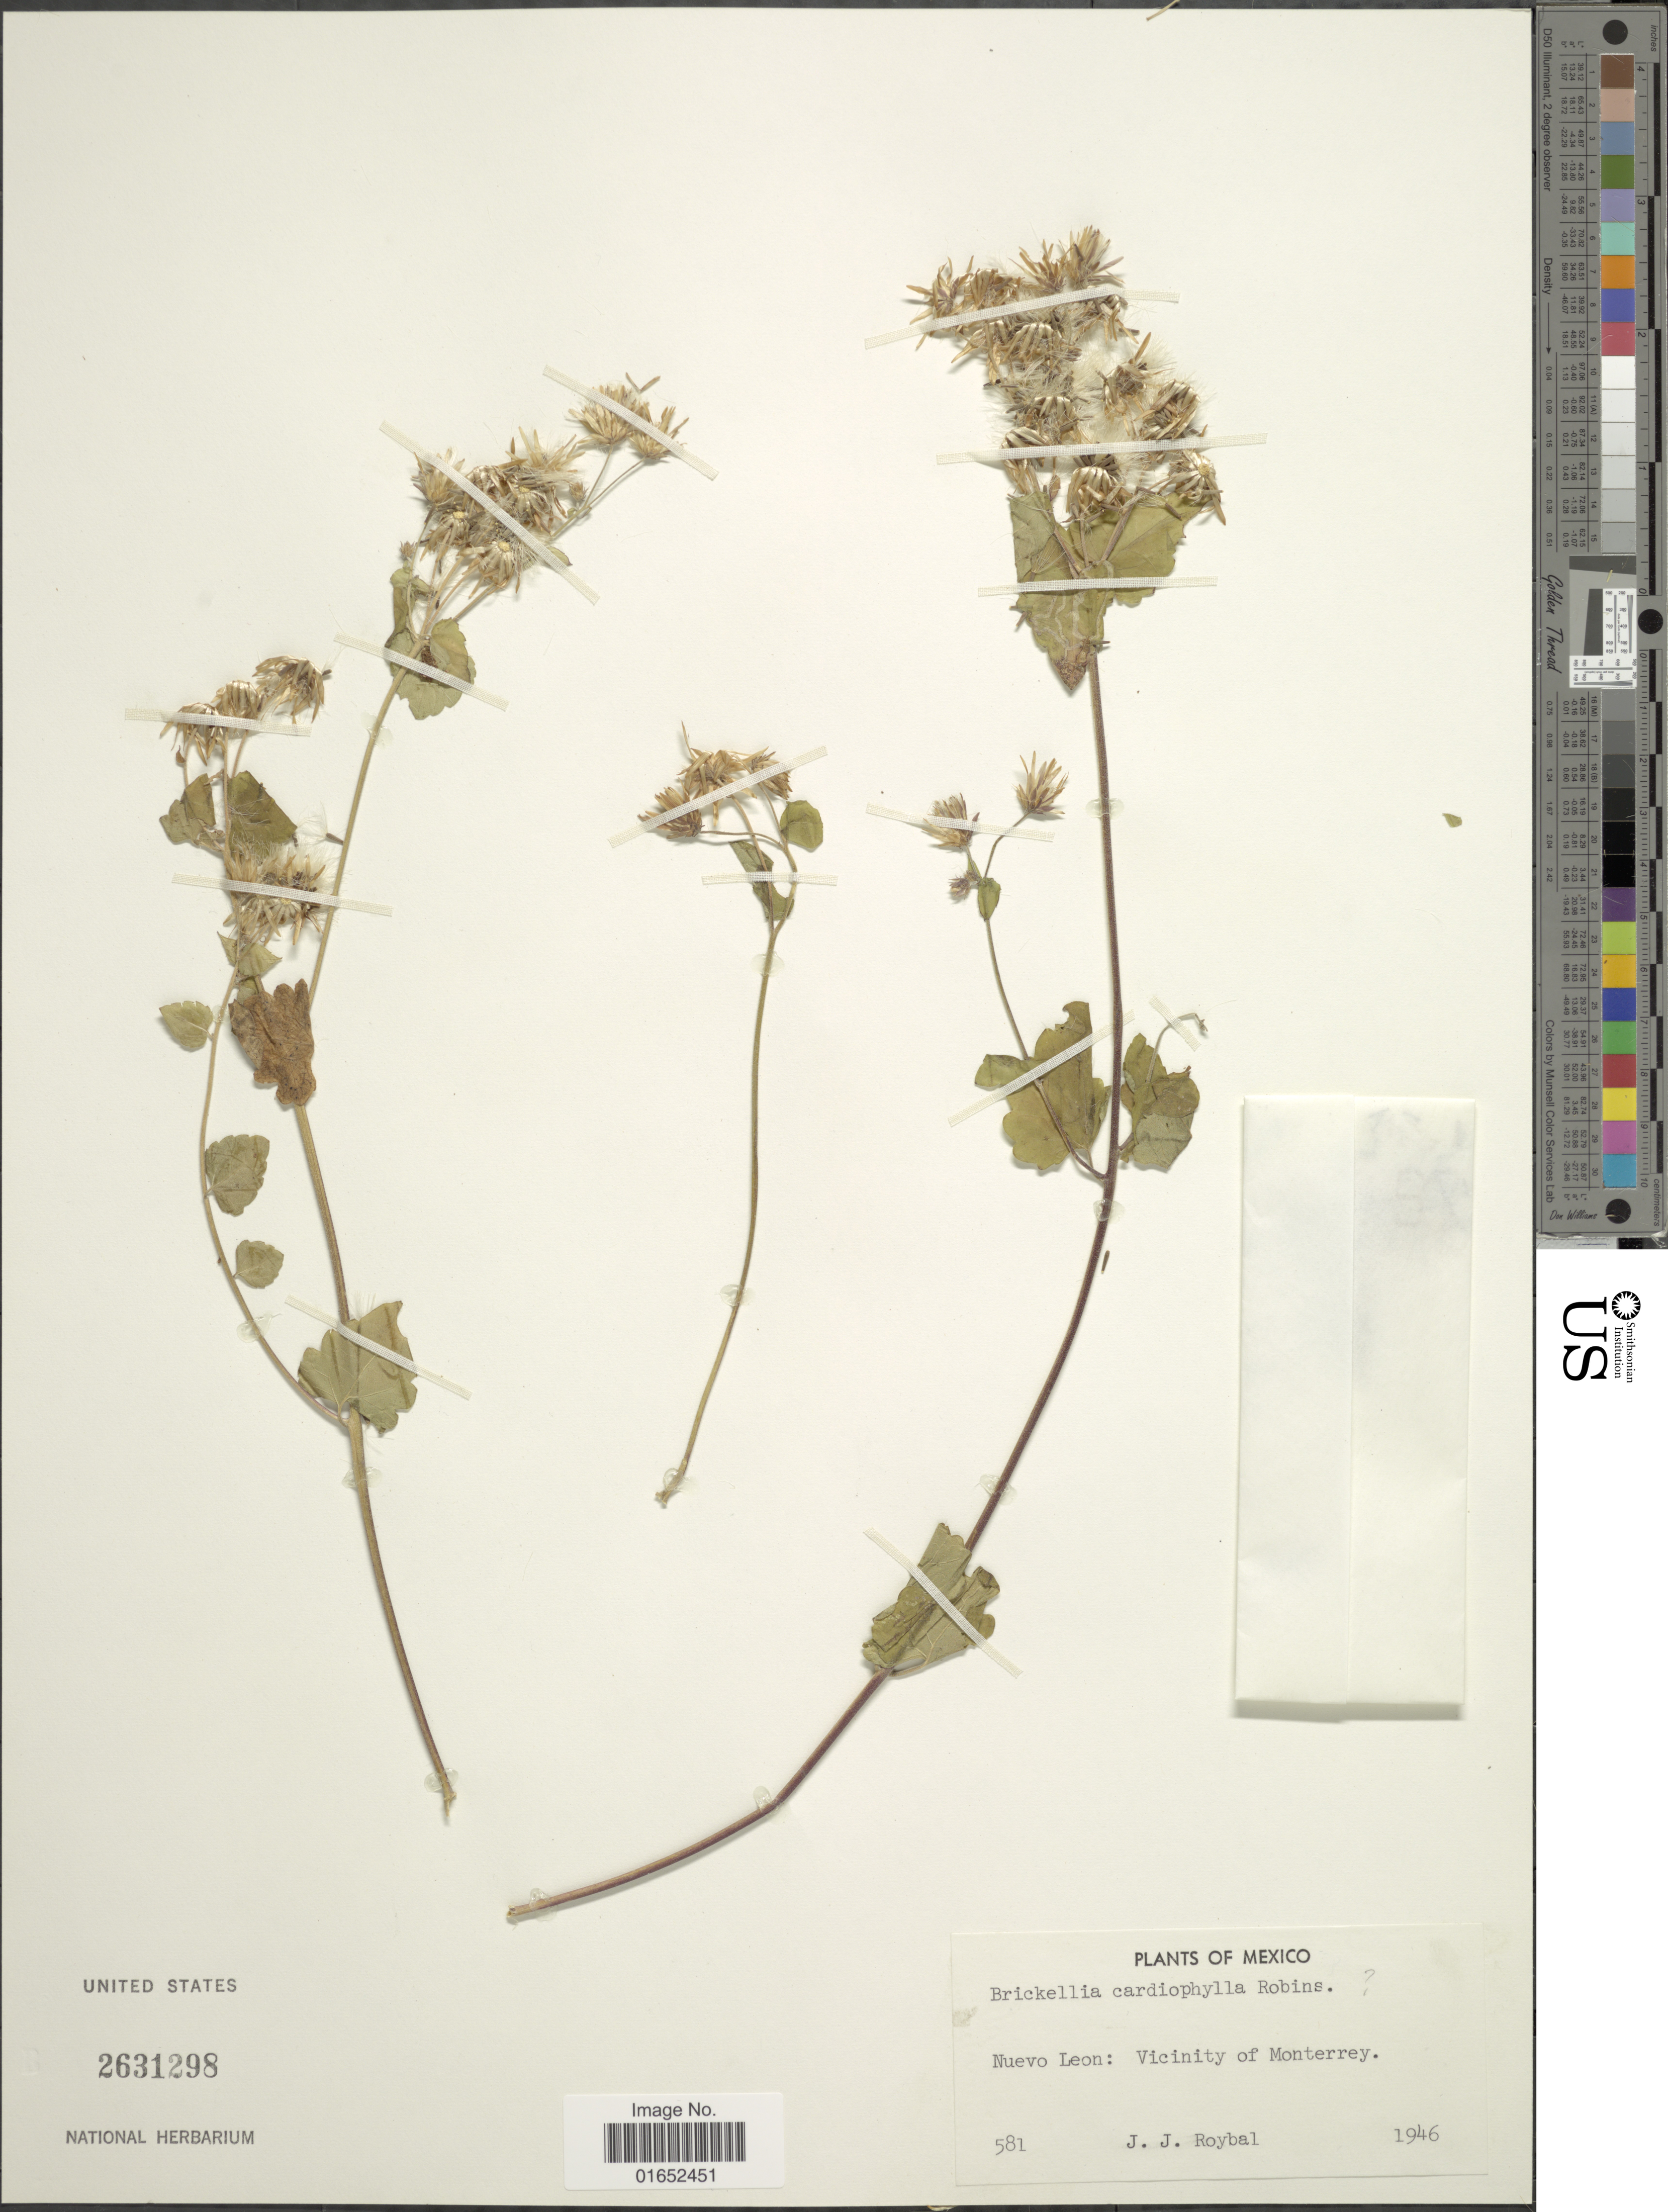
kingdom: Plantae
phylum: Tracheophyta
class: Magnoliopsida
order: Asterales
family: Asteraceae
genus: Brickellia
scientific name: Brickellia sp.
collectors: J. J. Roybal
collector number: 581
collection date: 1946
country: Mexico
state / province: Nuevo León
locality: Vicinity of Monterrey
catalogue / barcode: US 2631298